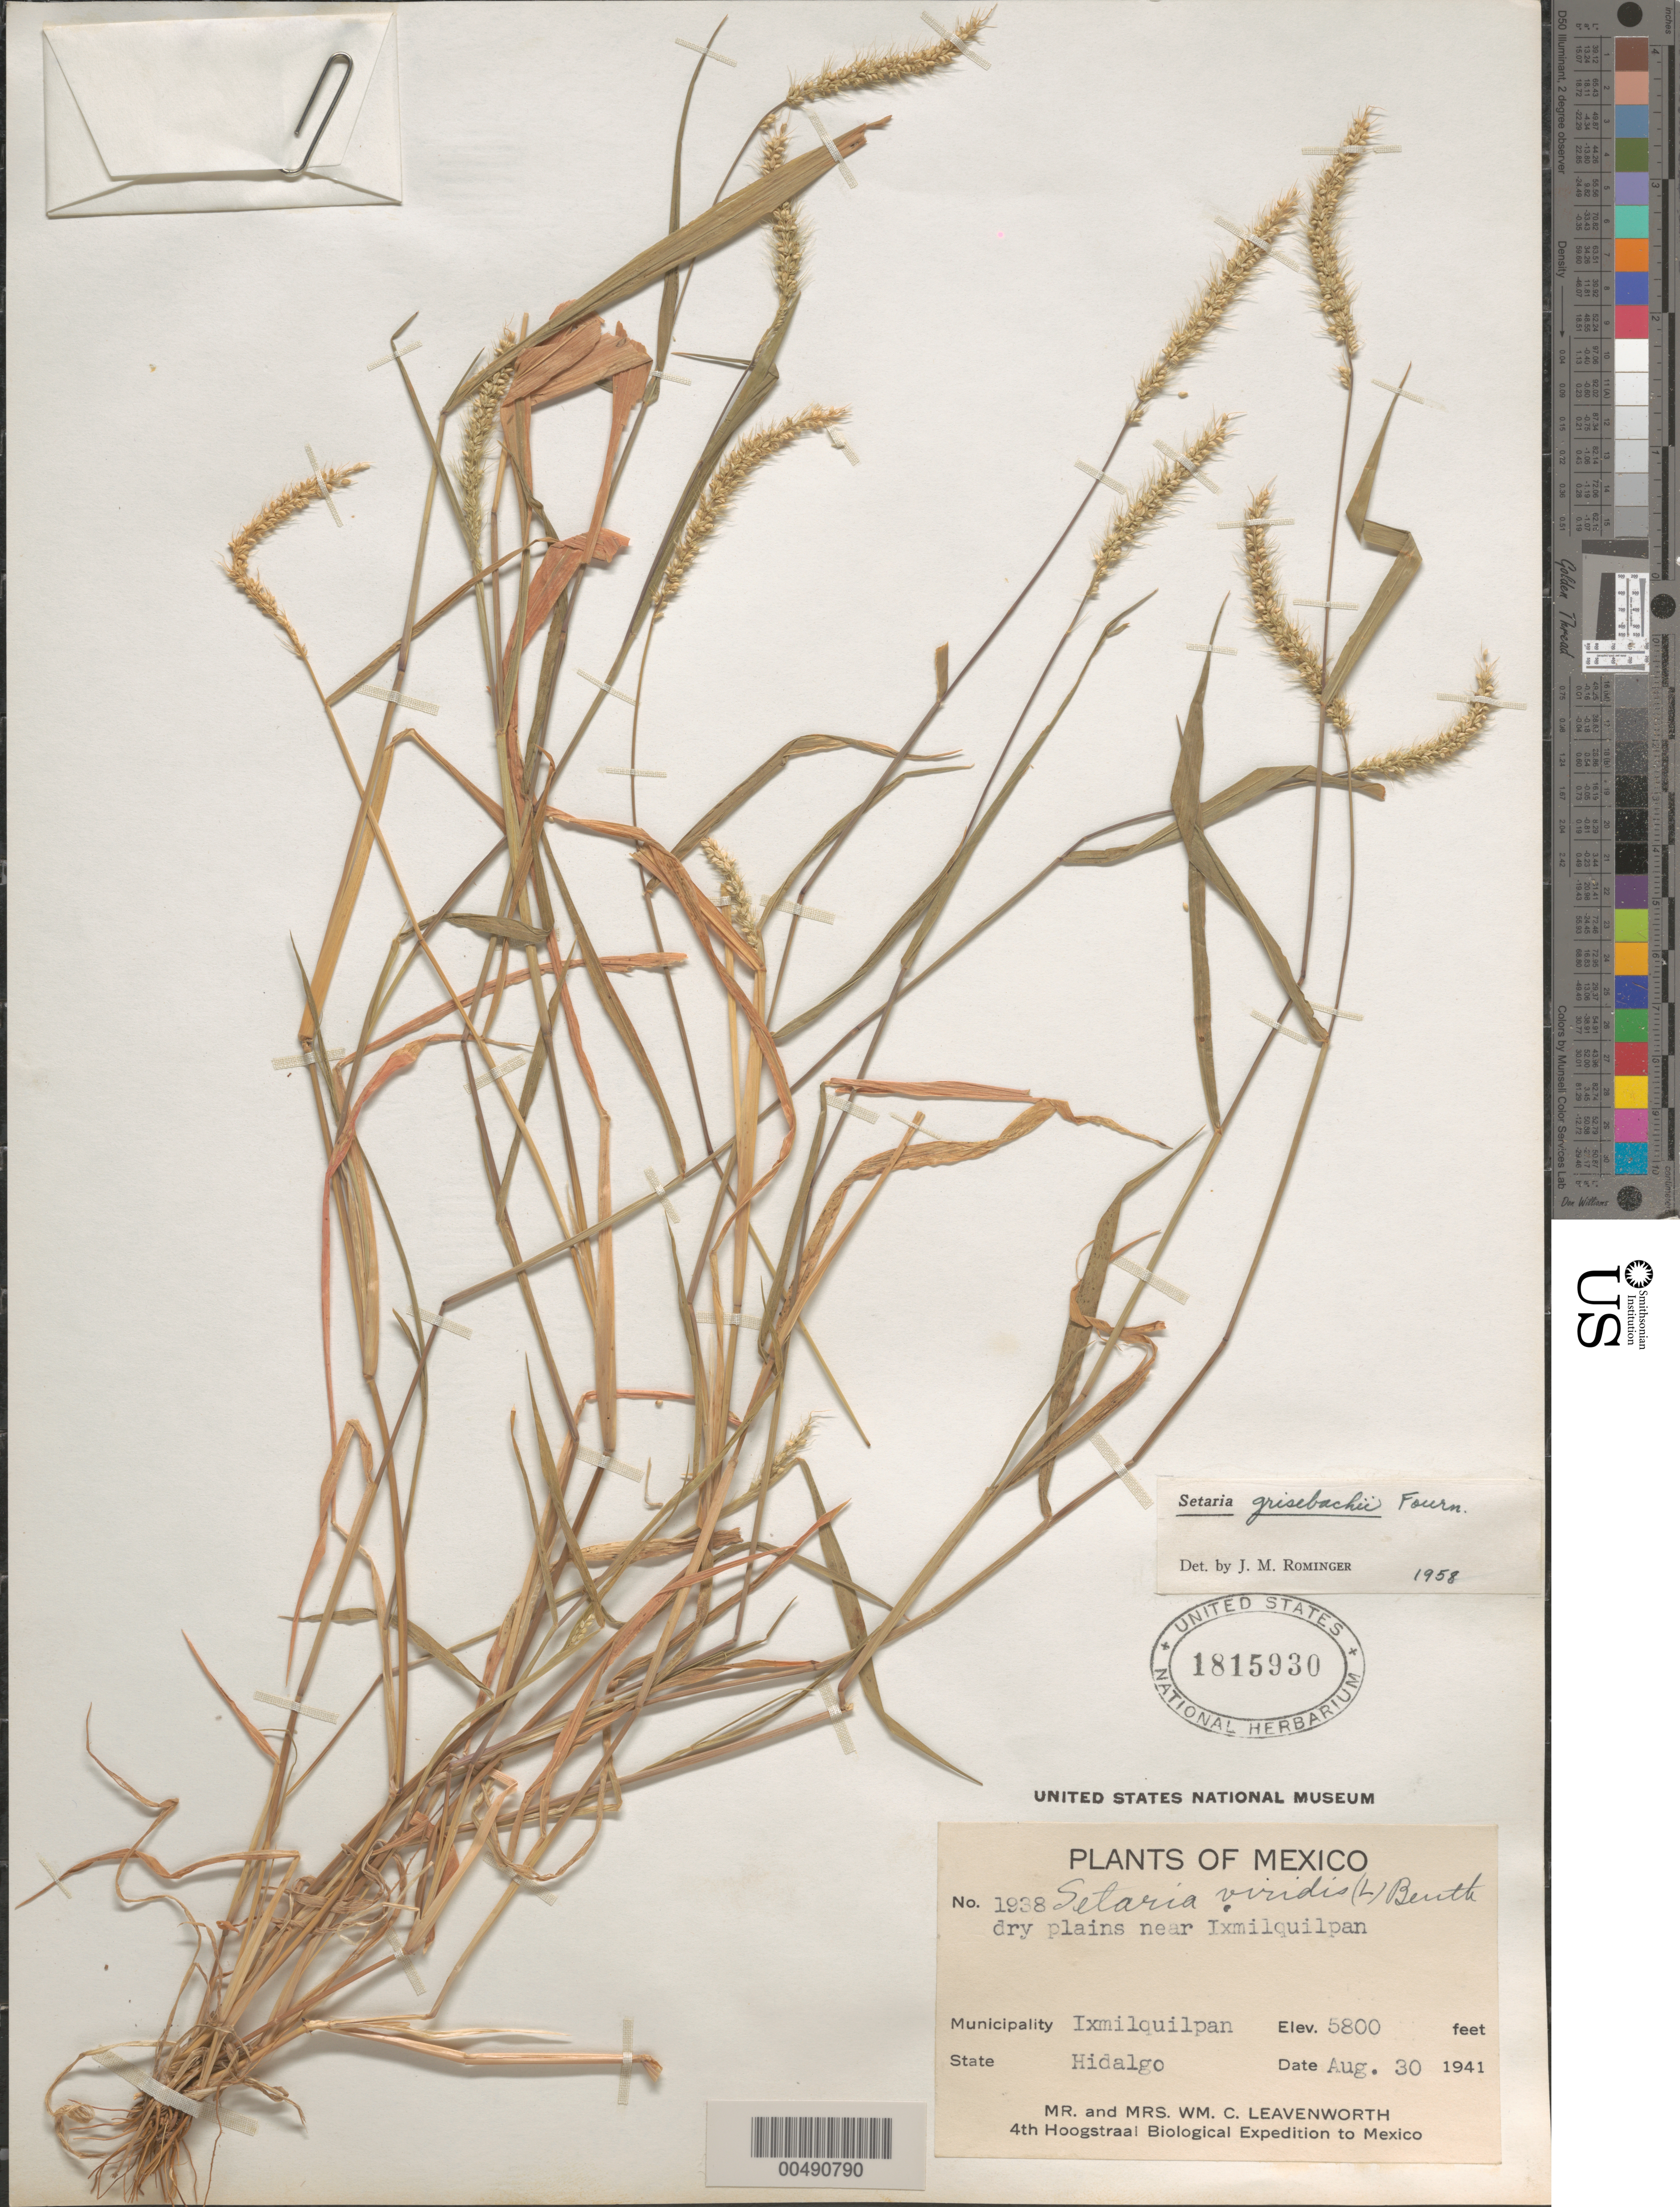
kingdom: Plantae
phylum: Tracheophyta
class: Liliopsida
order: Poales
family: Poaceae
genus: Setaria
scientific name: Setaria grisebachii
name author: E. Fourn.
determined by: Rominger, J. M.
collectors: W. C. Leavenworth & Mrs. W. C. Leavenworth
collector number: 1938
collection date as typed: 30 Aug 1941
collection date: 1941-08-30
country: Mexico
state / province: Hidalgo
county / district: Ixmilquilpan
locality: Near Ixmilquilpan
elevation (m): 1768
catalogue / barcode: US 1815930